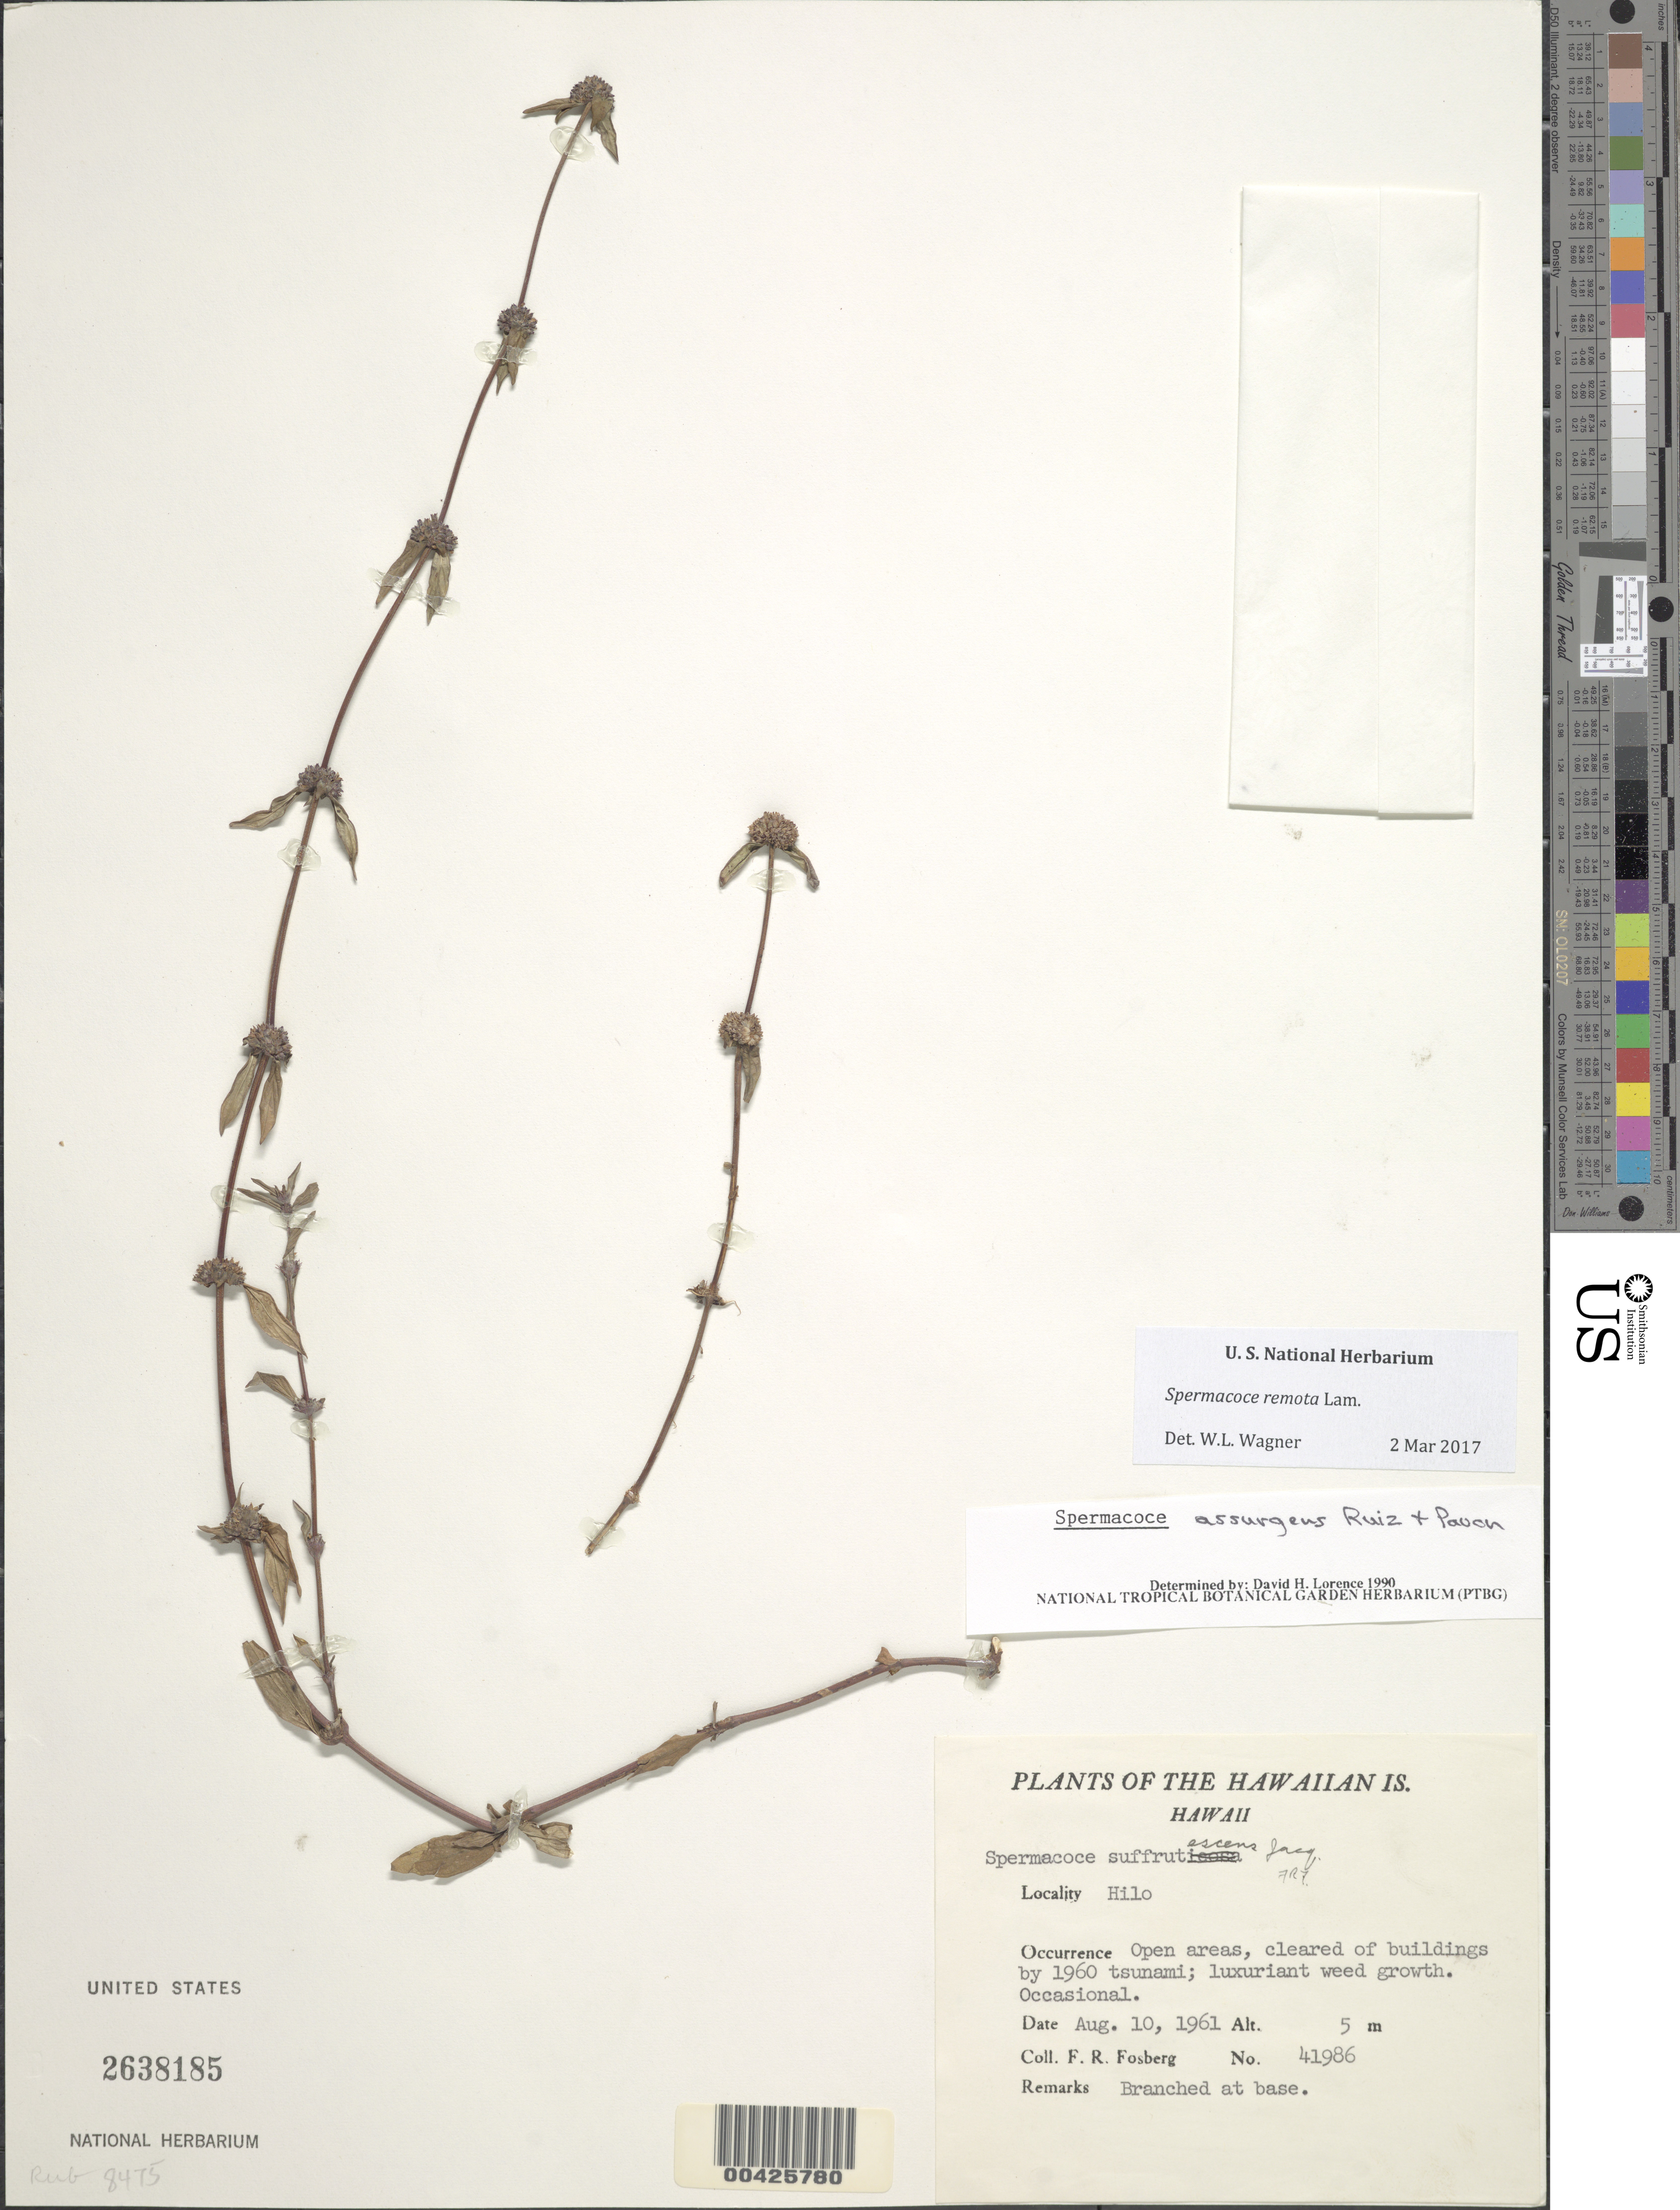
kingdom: Plantae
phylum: Tracheophyta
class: Magnoliopsida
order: Gentianales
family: Rubiaceae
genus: Spermacoce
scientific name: Spermacoce remota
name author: Lam.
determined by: Wagner, W. L., (BOT), Smithsonian Institution - National Museum of Natural History (UNITED STATES)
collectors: F. R. Fosberg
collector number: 41986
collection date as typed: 10 Aug 1961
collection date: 1961-08-10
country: United States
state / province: Hawaii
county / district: Hawaii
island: Hawaii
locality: Hilo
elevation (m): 5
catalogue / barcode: US 2638185